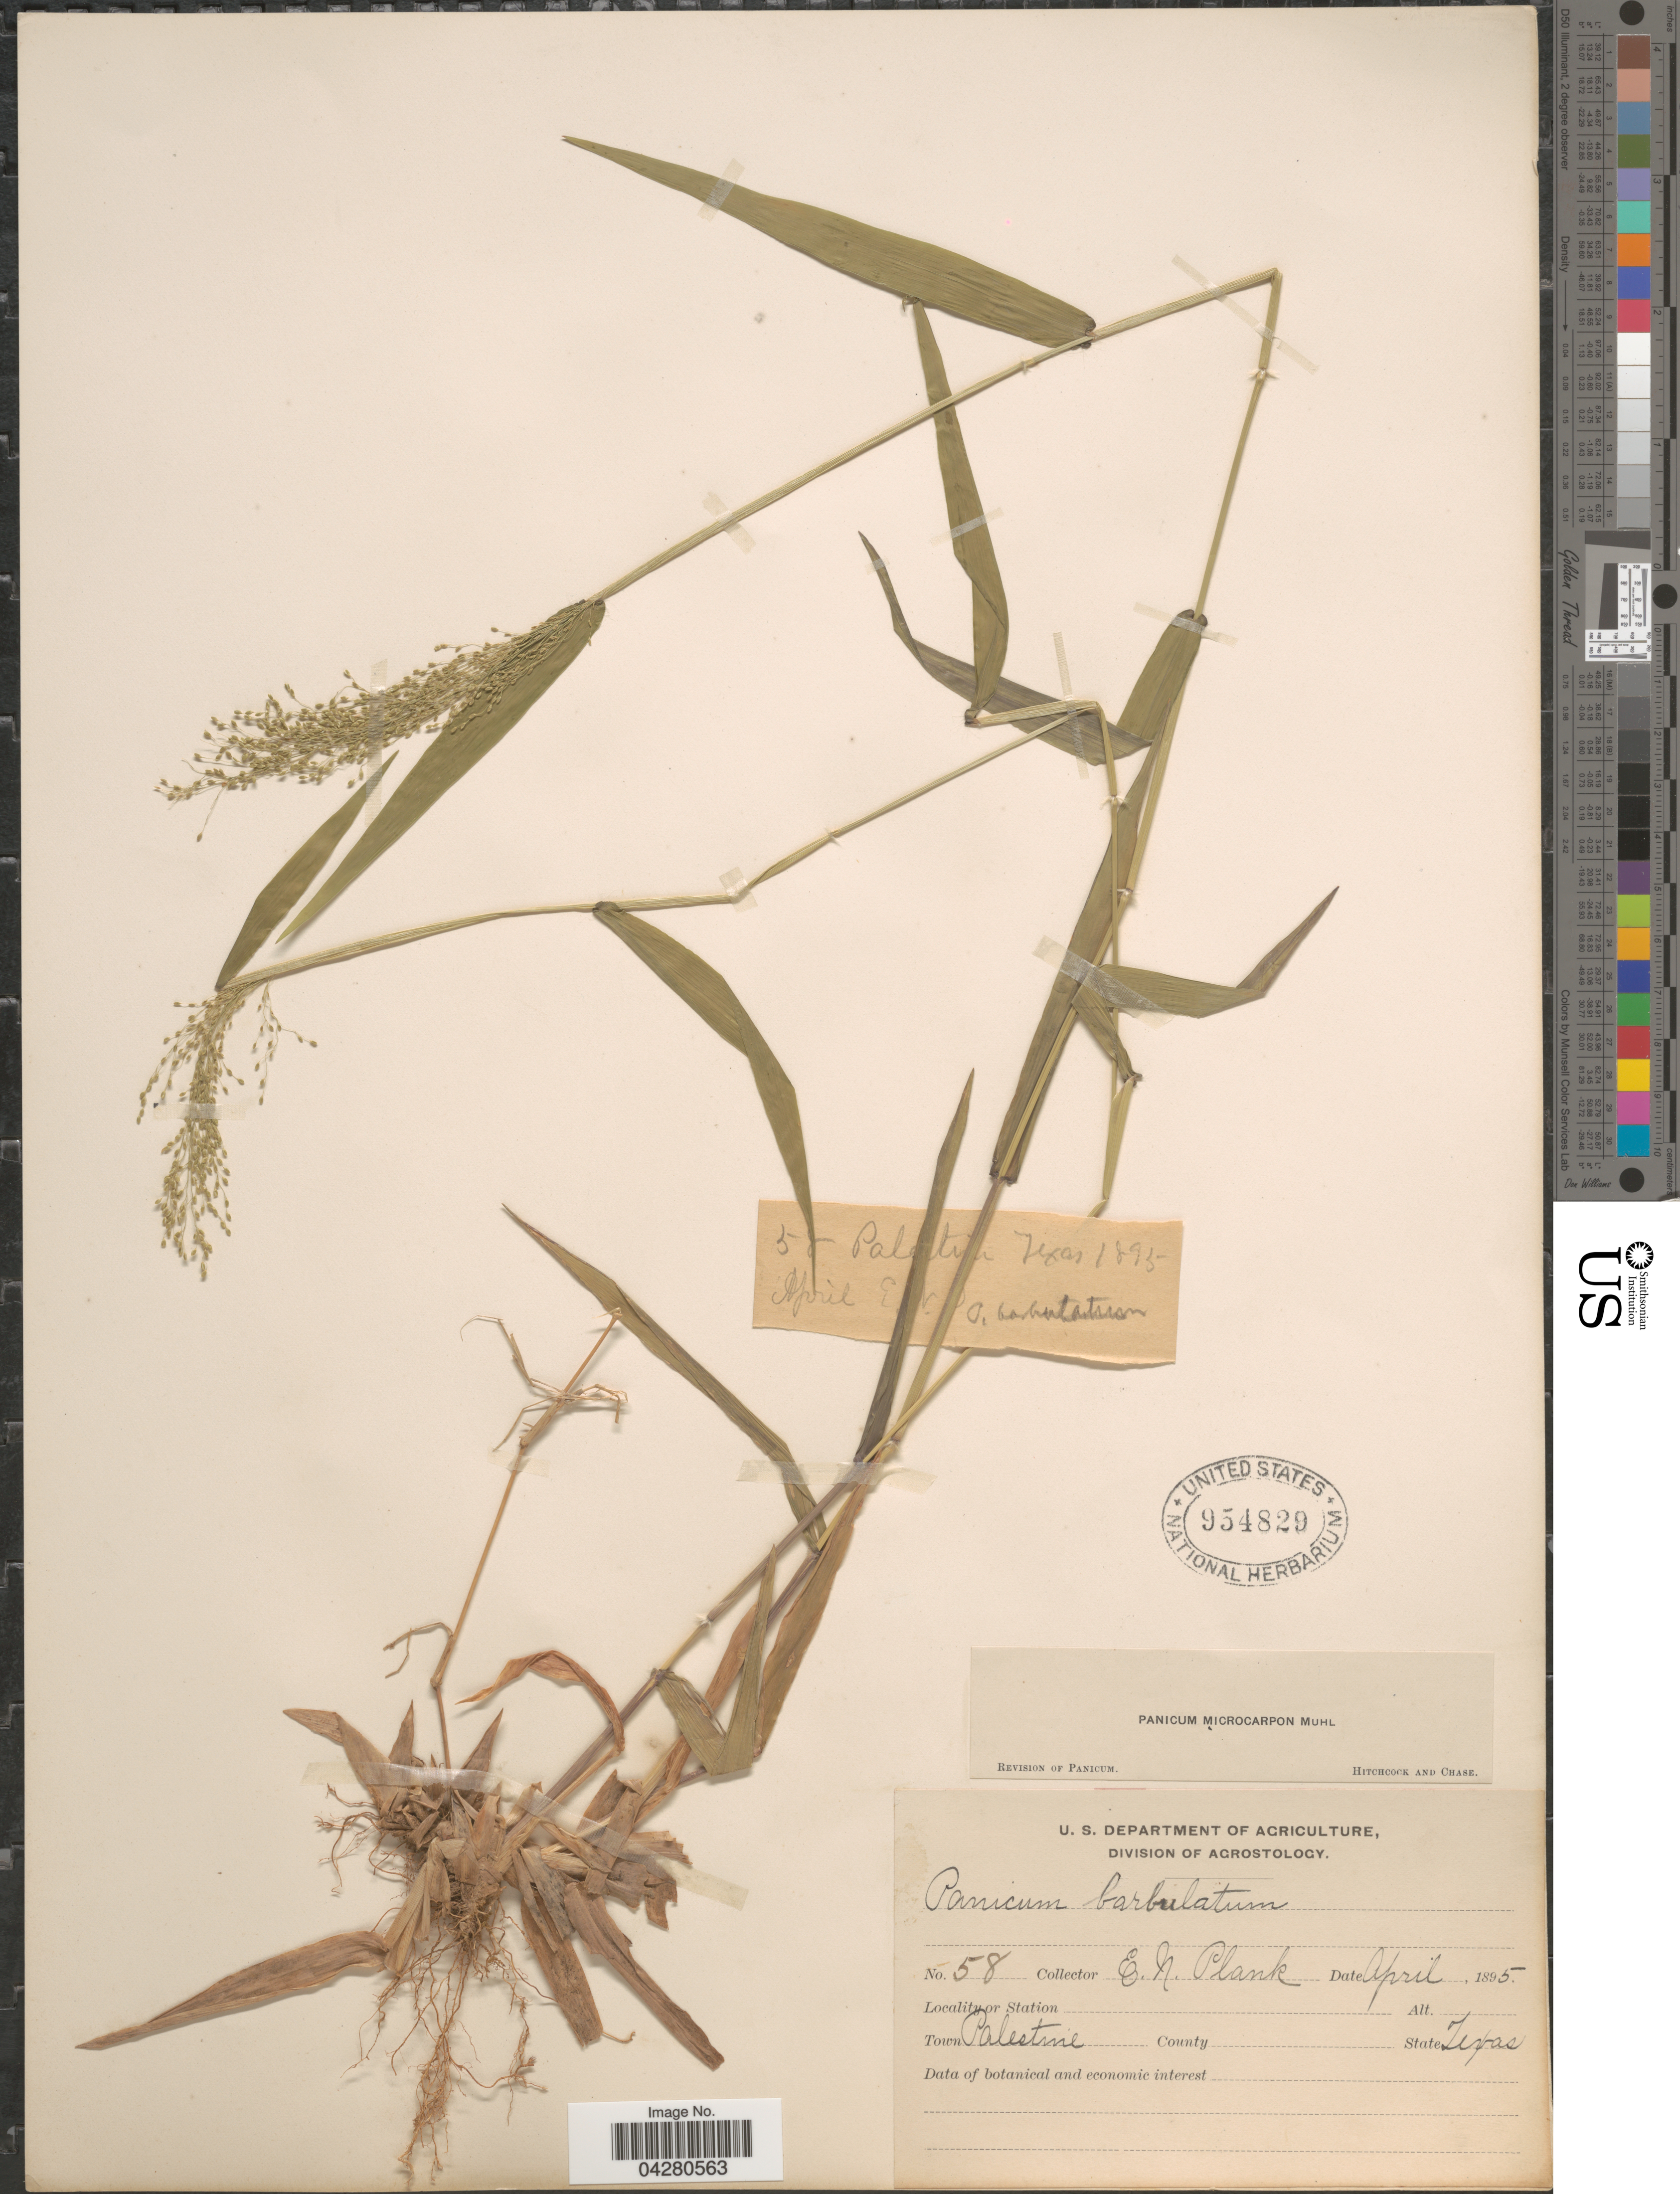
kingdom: Plantae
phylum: Tracheophyta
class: Liliopsida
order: Poales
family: Poaceae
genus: Dichanthelium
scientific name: Dichanthelium dichotomum var. dichotomum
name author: (L.) Gould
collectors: E. Plank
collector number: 58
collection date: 1895-04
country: United States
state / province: Texas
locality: Town Palestine.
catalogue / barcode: US 954829